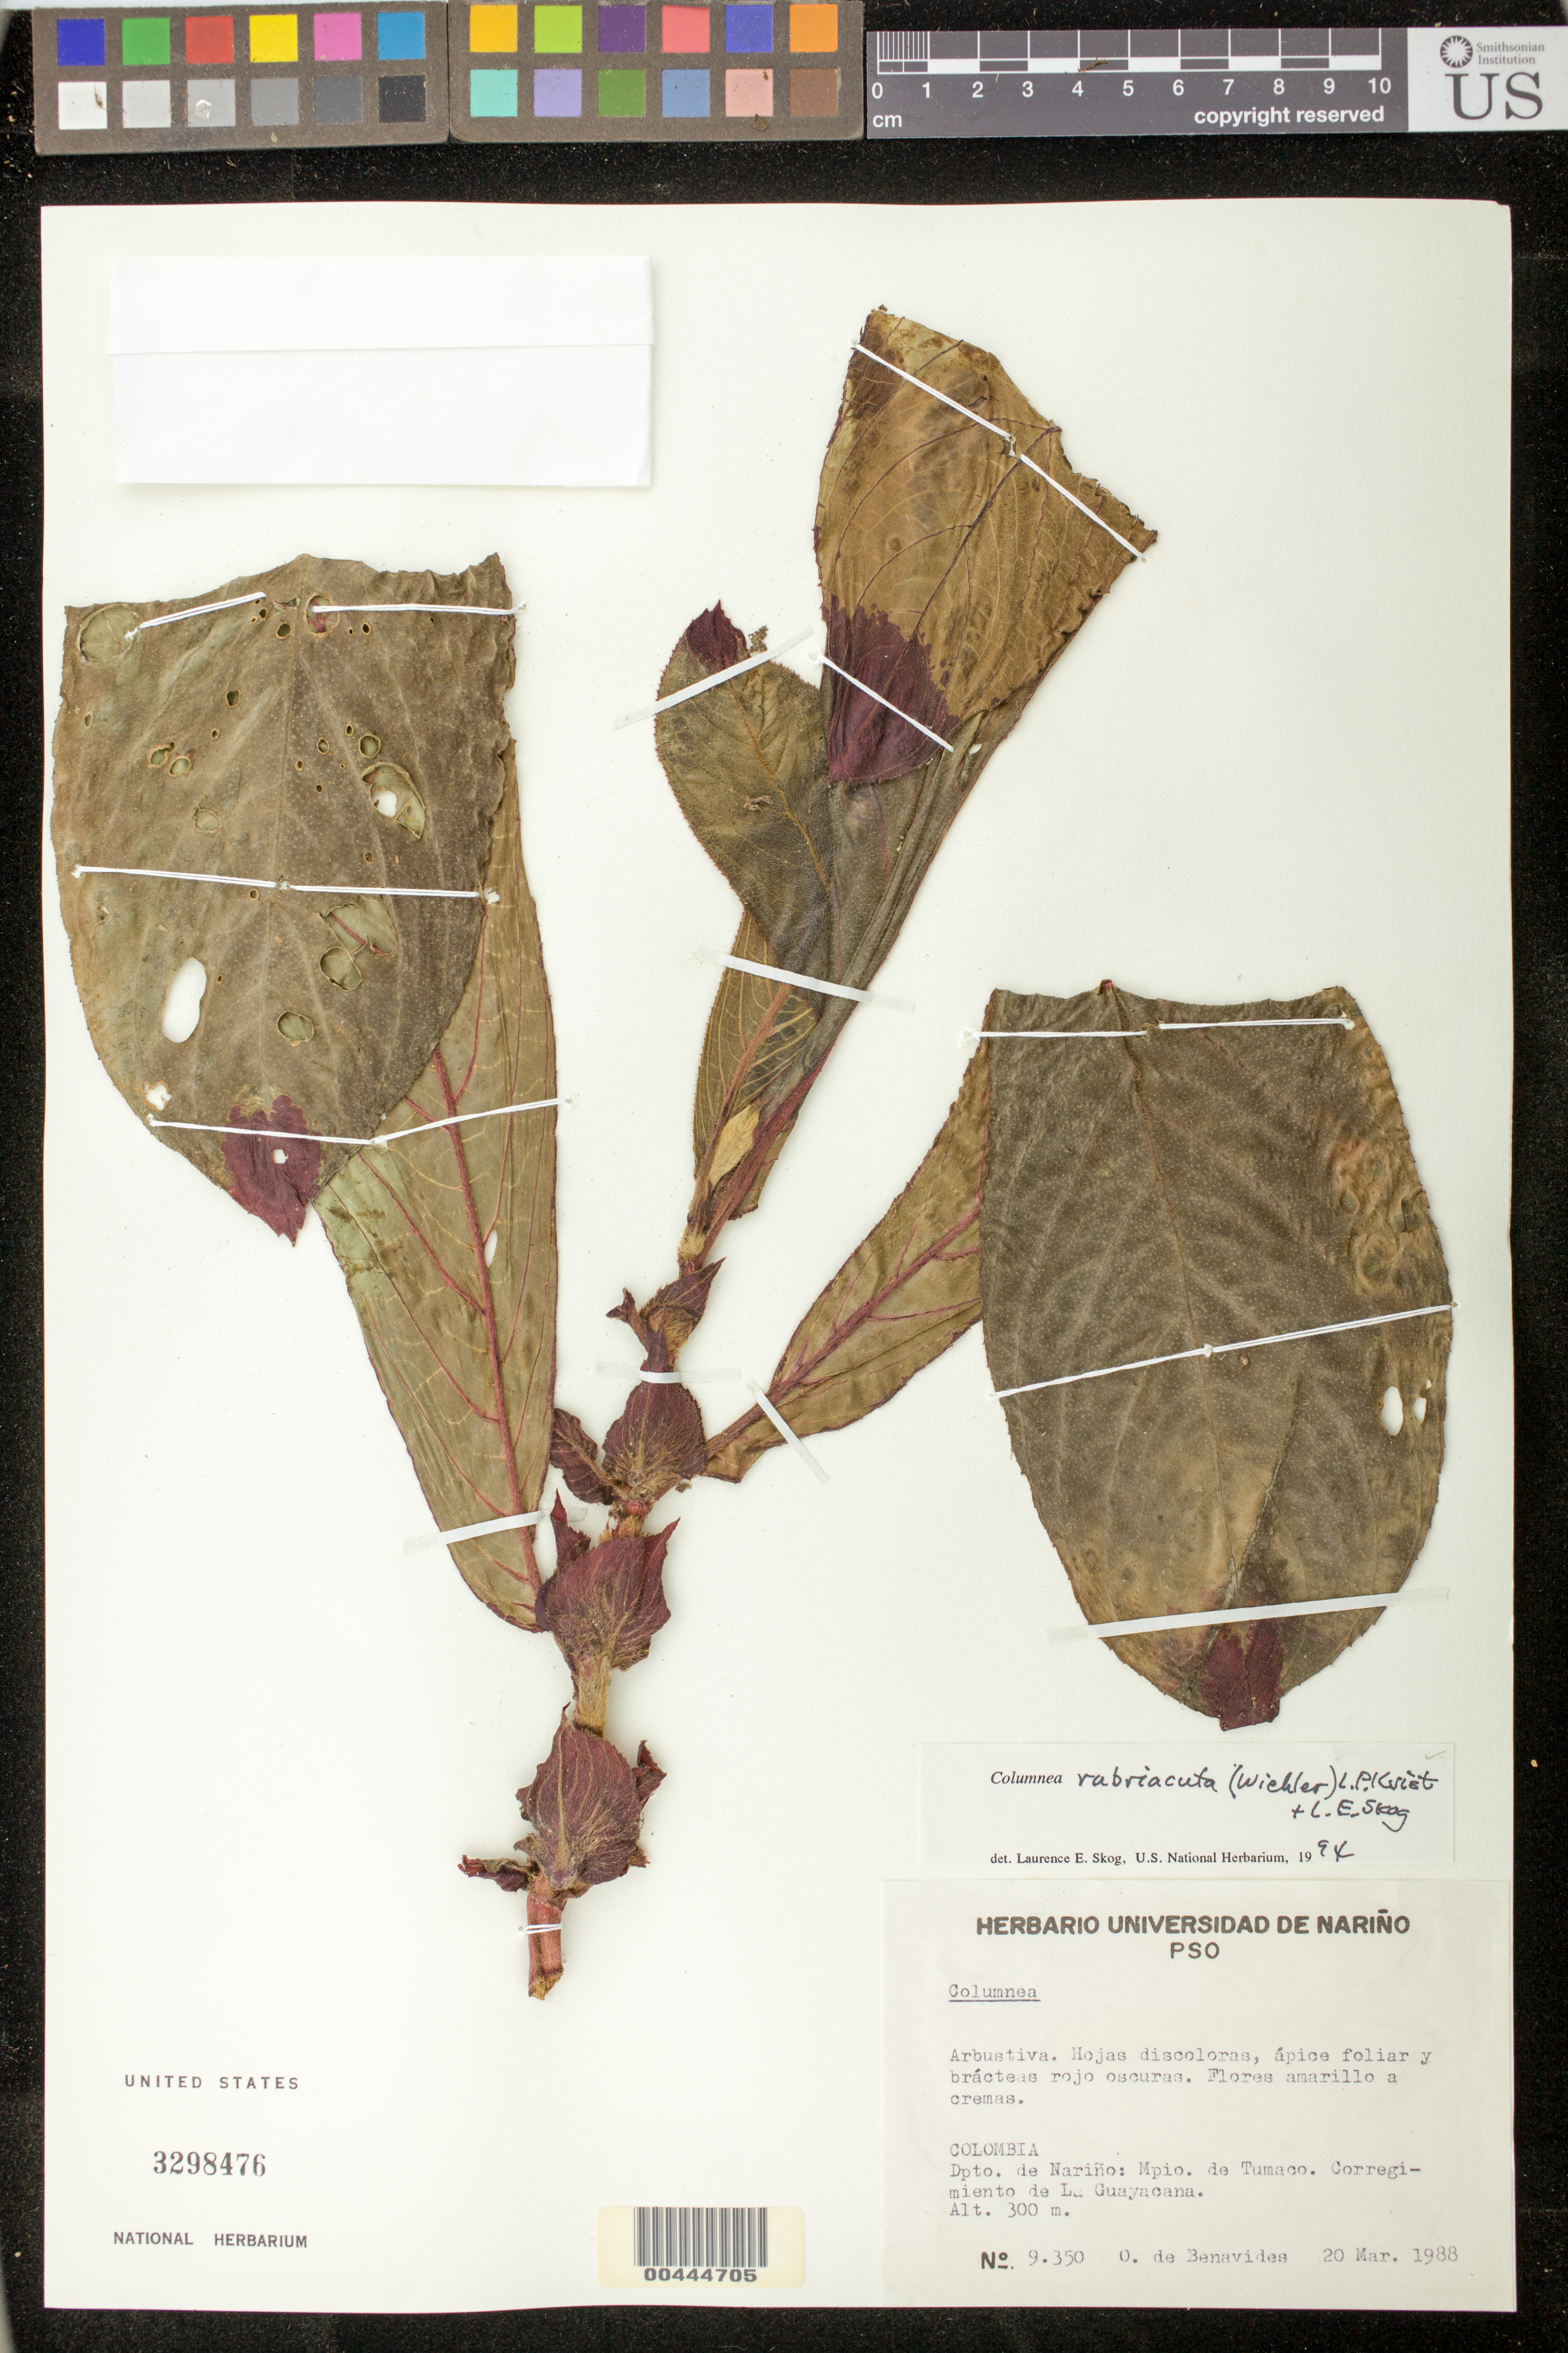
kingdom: Plantae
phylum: Tracheophyta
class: Magnoliopsida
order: Lamiales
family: Gesneriaceae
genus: Columnea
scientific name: Columnea rubriacuta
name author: (Wiehler) L.P. Kvist & L.E. Skog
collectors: Olga S. de Benavides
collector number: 9350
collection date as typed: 20 Mar 1988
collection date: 1988-03-20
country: Colombia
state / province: Nariño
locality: Tumaco mun., Corregimeinto de la guayacana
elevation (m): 300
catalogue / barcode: US 3298476